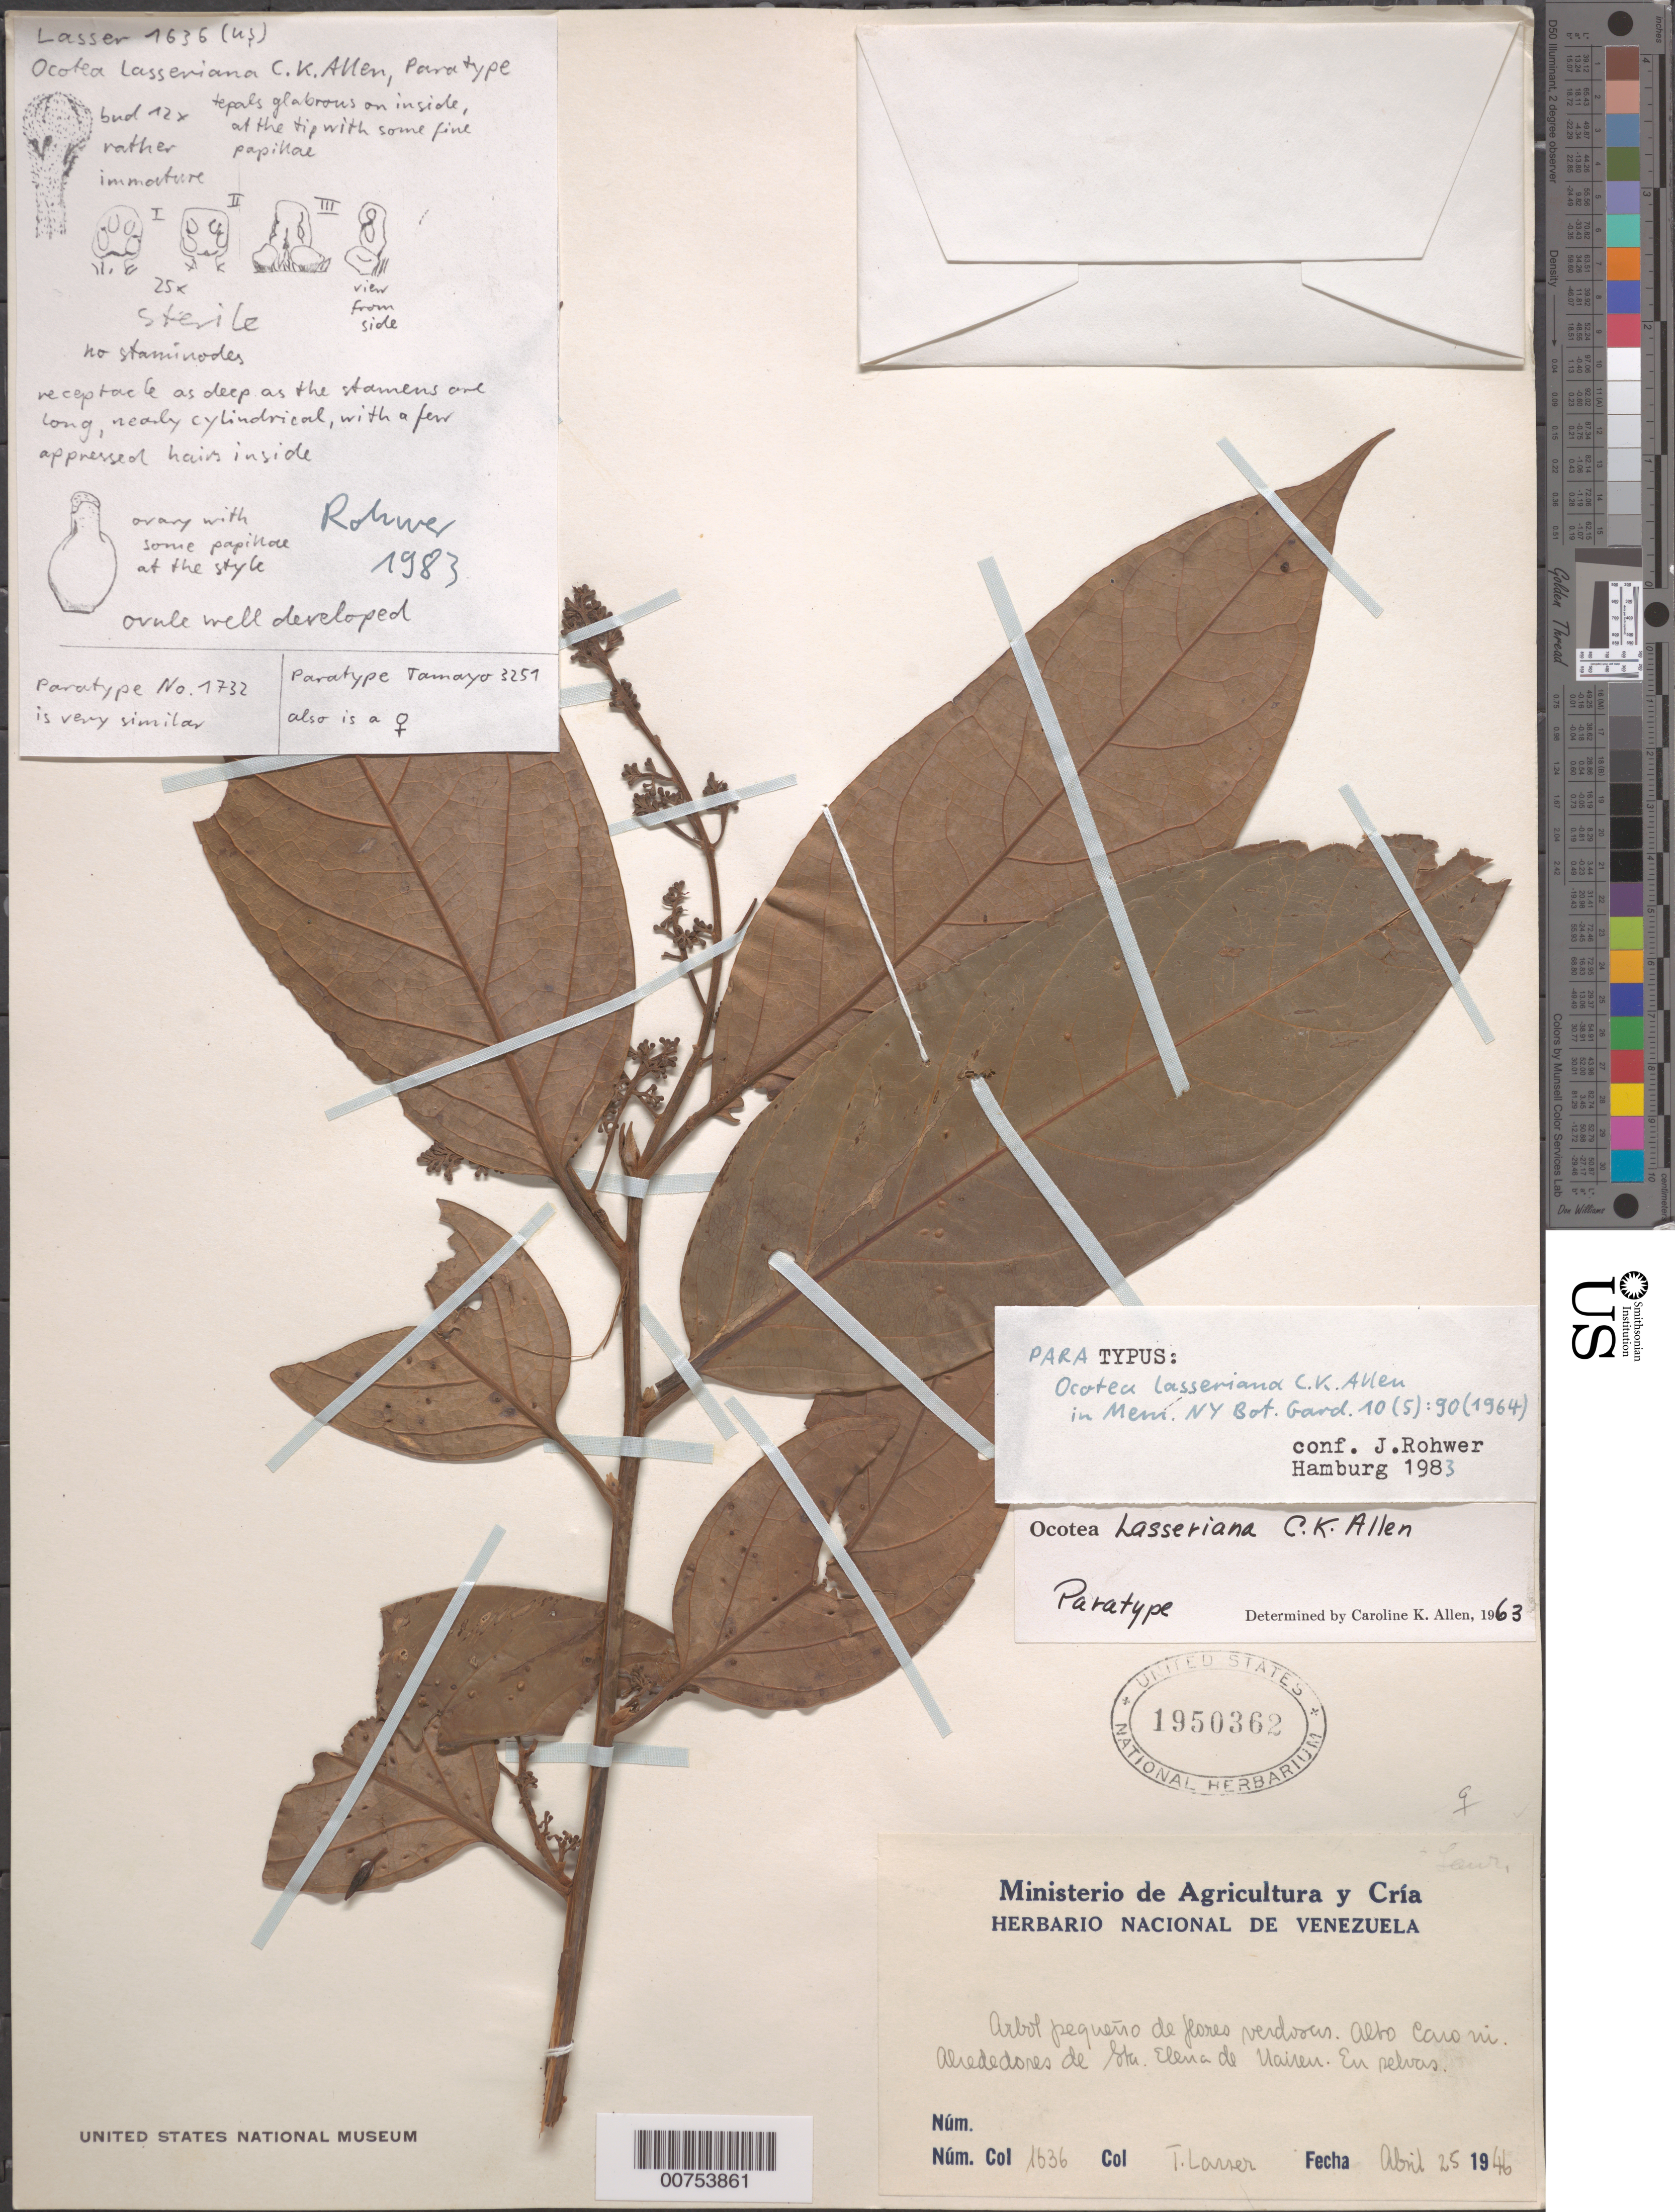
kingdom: Plantae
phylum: Tracheophyta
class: Magnoliopsida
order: Laurales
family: Lauraceae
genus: Ocotea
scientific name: Ocotea lasseriana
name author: C.K. Allen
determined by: Rohwer, J. G.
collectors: T. Lasser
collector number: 1636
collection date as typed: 25-Apr-46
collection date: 1946-04-25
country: Venezuela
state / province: Bolívar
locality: Sta. Elena de Uairén, Alto Caroní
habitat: Selvas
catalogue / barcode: US 1950362